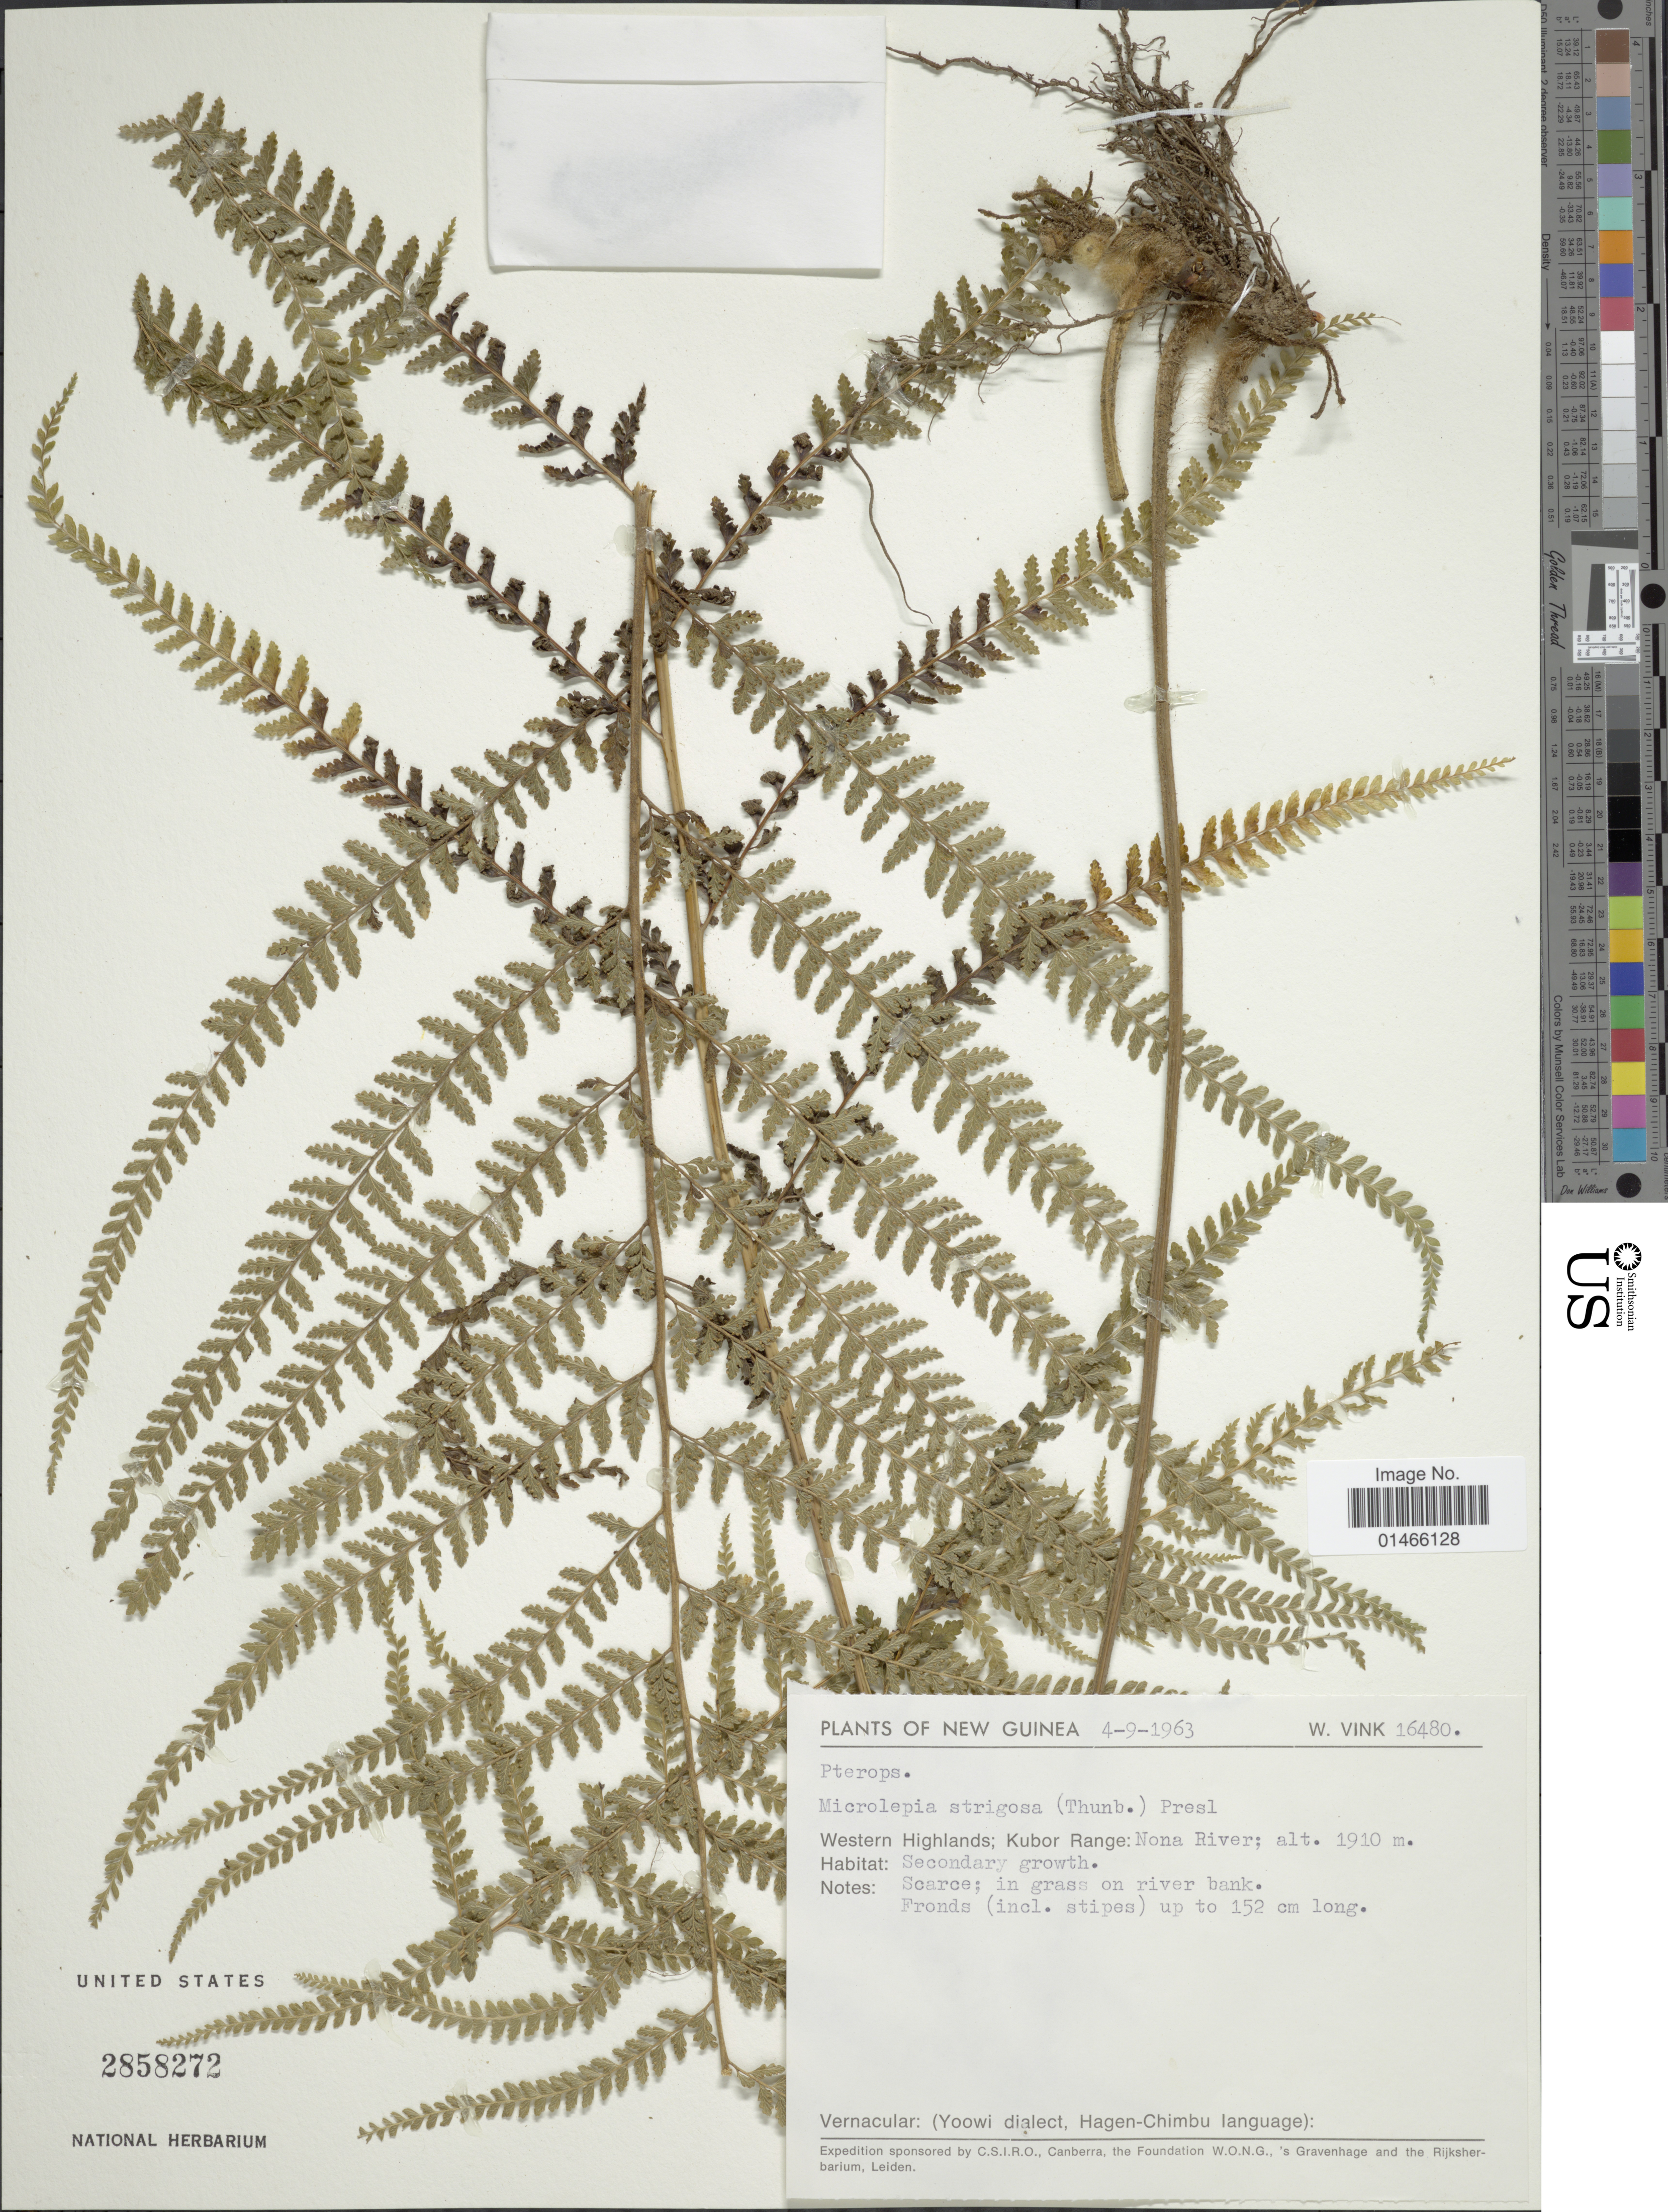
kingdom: Plantae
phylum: Tracheophyta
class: Polypodiopsida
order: Polypodiales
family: Dennstaedtiaceae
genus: Microlepia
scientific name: Microlepia strigosa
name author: (Thunb.) J. Presl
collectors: W. Vink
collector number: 16480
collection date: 1963-09-04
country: Papua New Guinea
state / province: Western Highlands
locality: Kubur Range: Nona River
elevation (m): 1910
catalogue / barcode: US 2858272